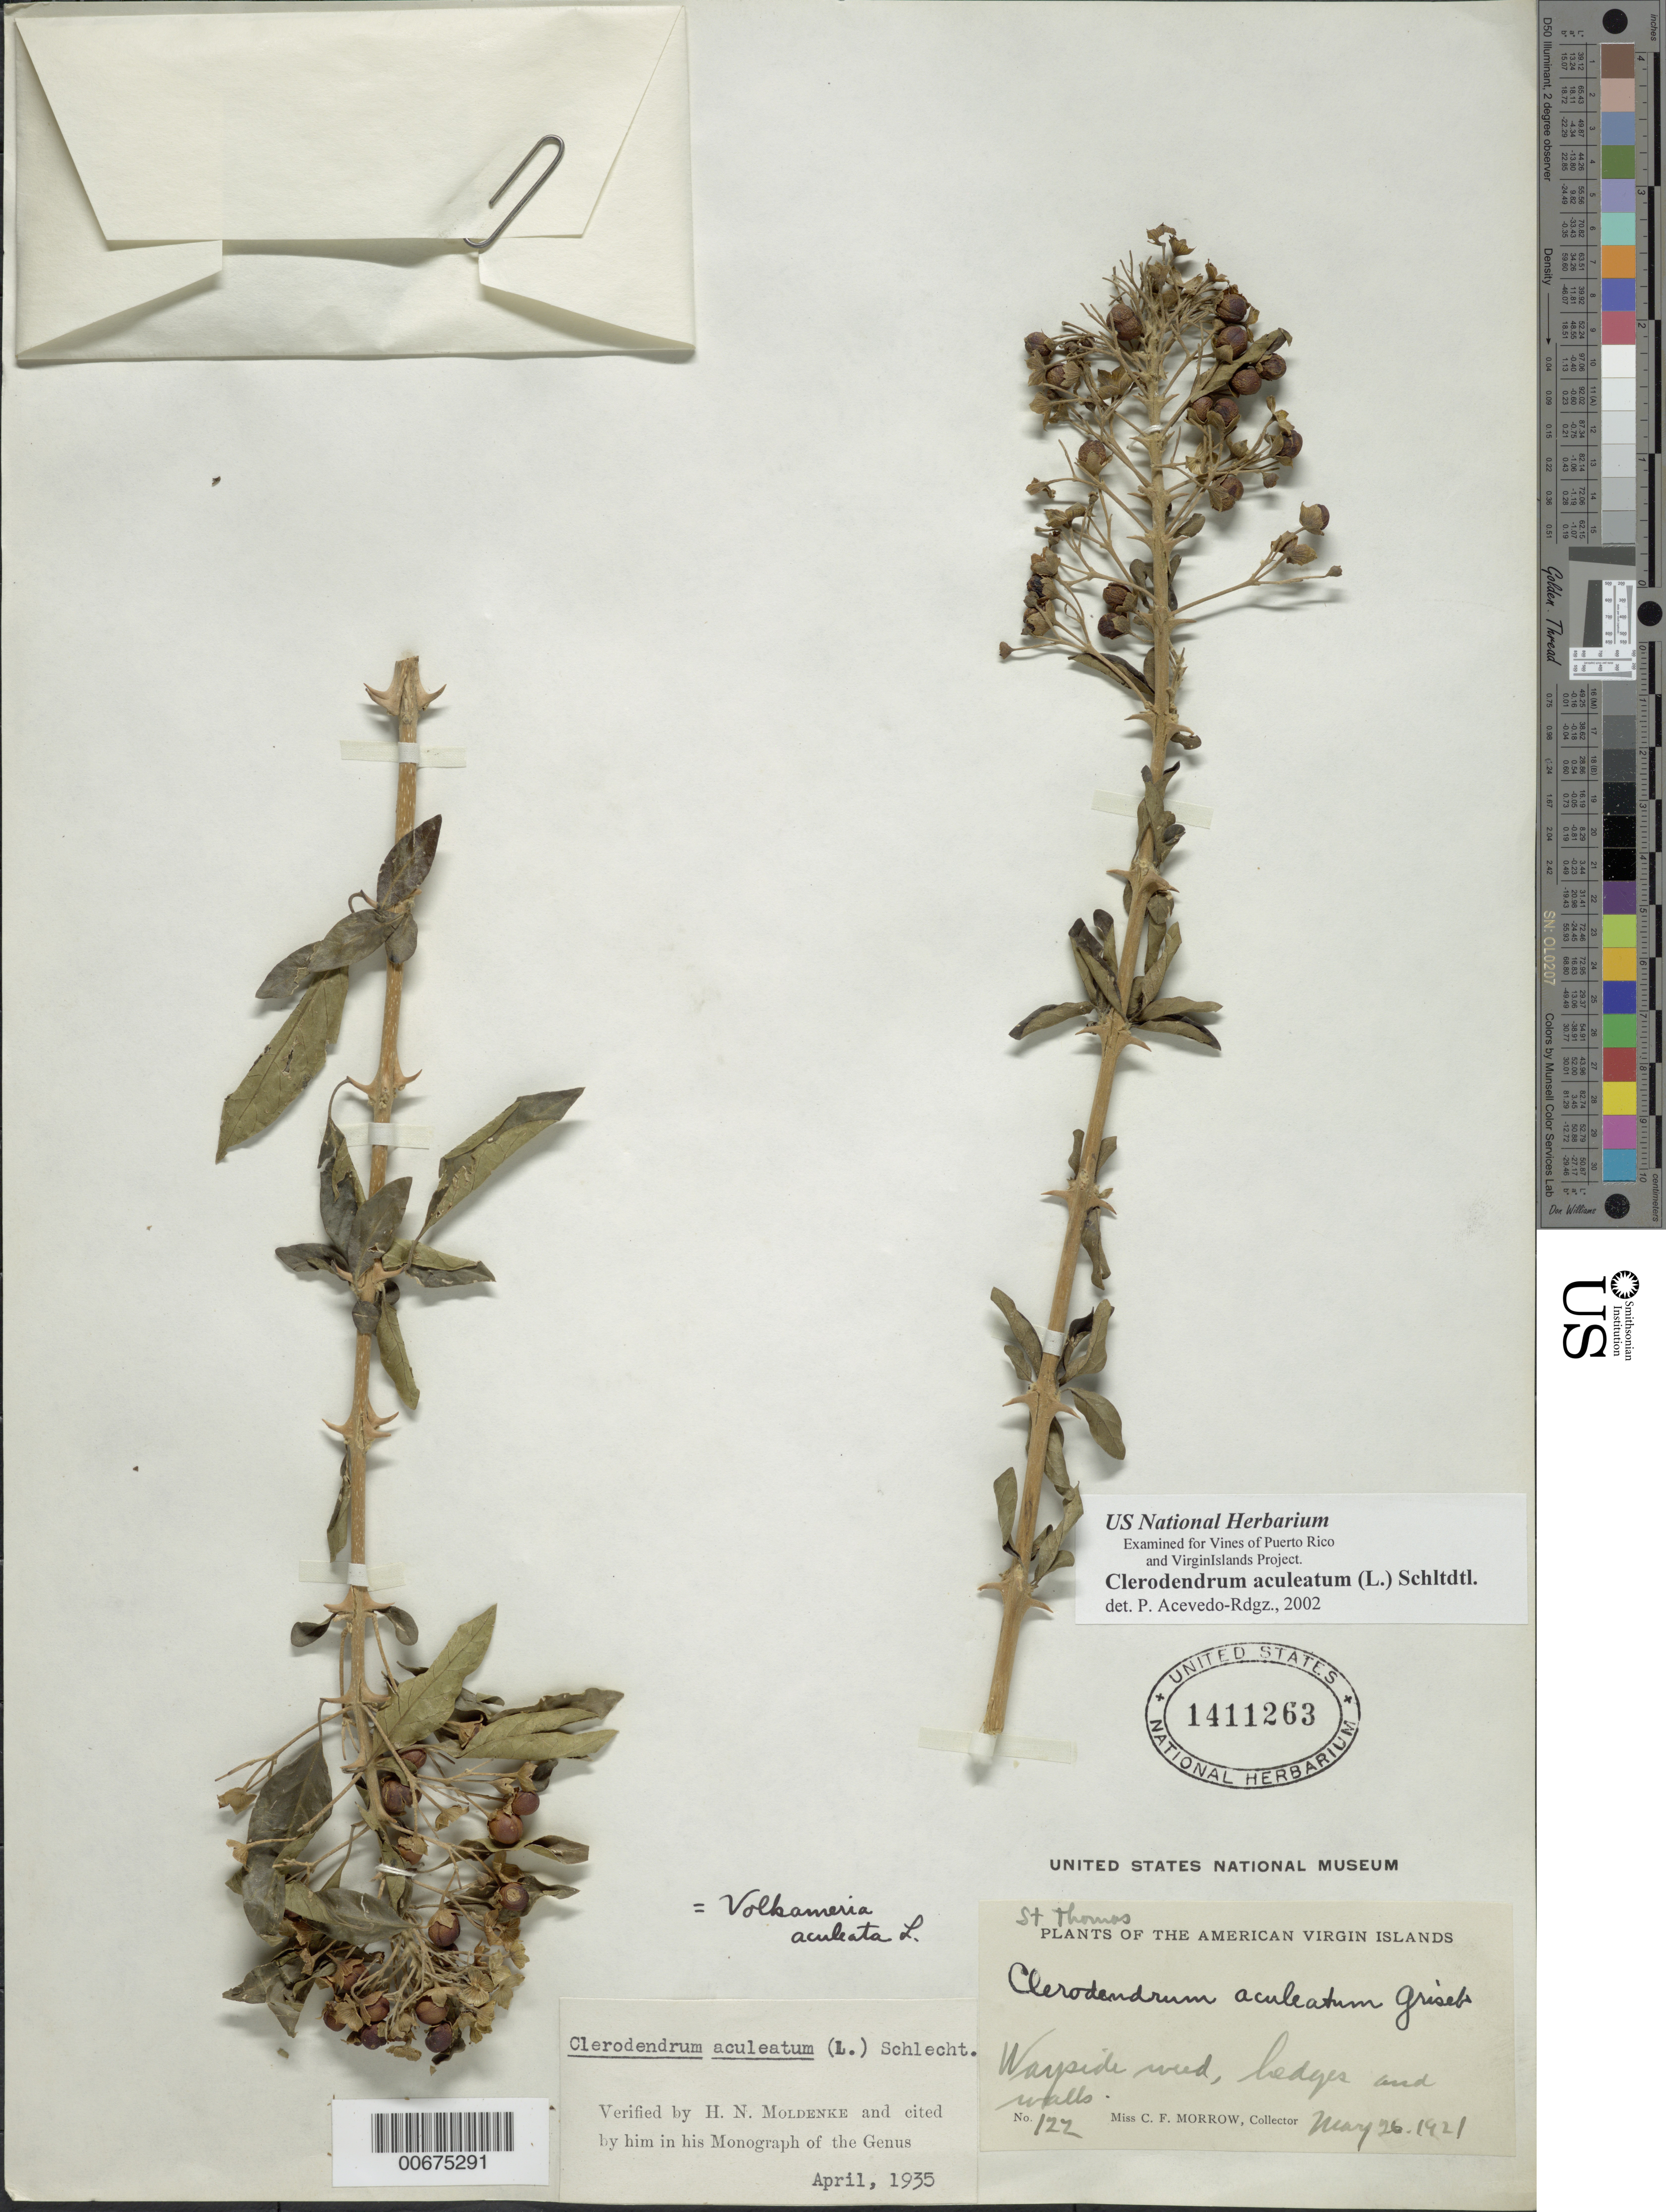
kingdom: Plantae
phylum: Tracheophyta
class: Magnoliopsida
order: Lamiales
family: Lamiaceae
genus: Clerodendrum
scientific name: Clerodendrum aculeatum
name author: (L.) Schltdl.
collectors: C. Morrow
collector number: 122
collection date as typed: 26 May 1921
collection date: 1921-05-26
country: U.S. Virgin Islands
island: St. Thomas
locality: St. Thomas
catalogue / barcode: US 1411263